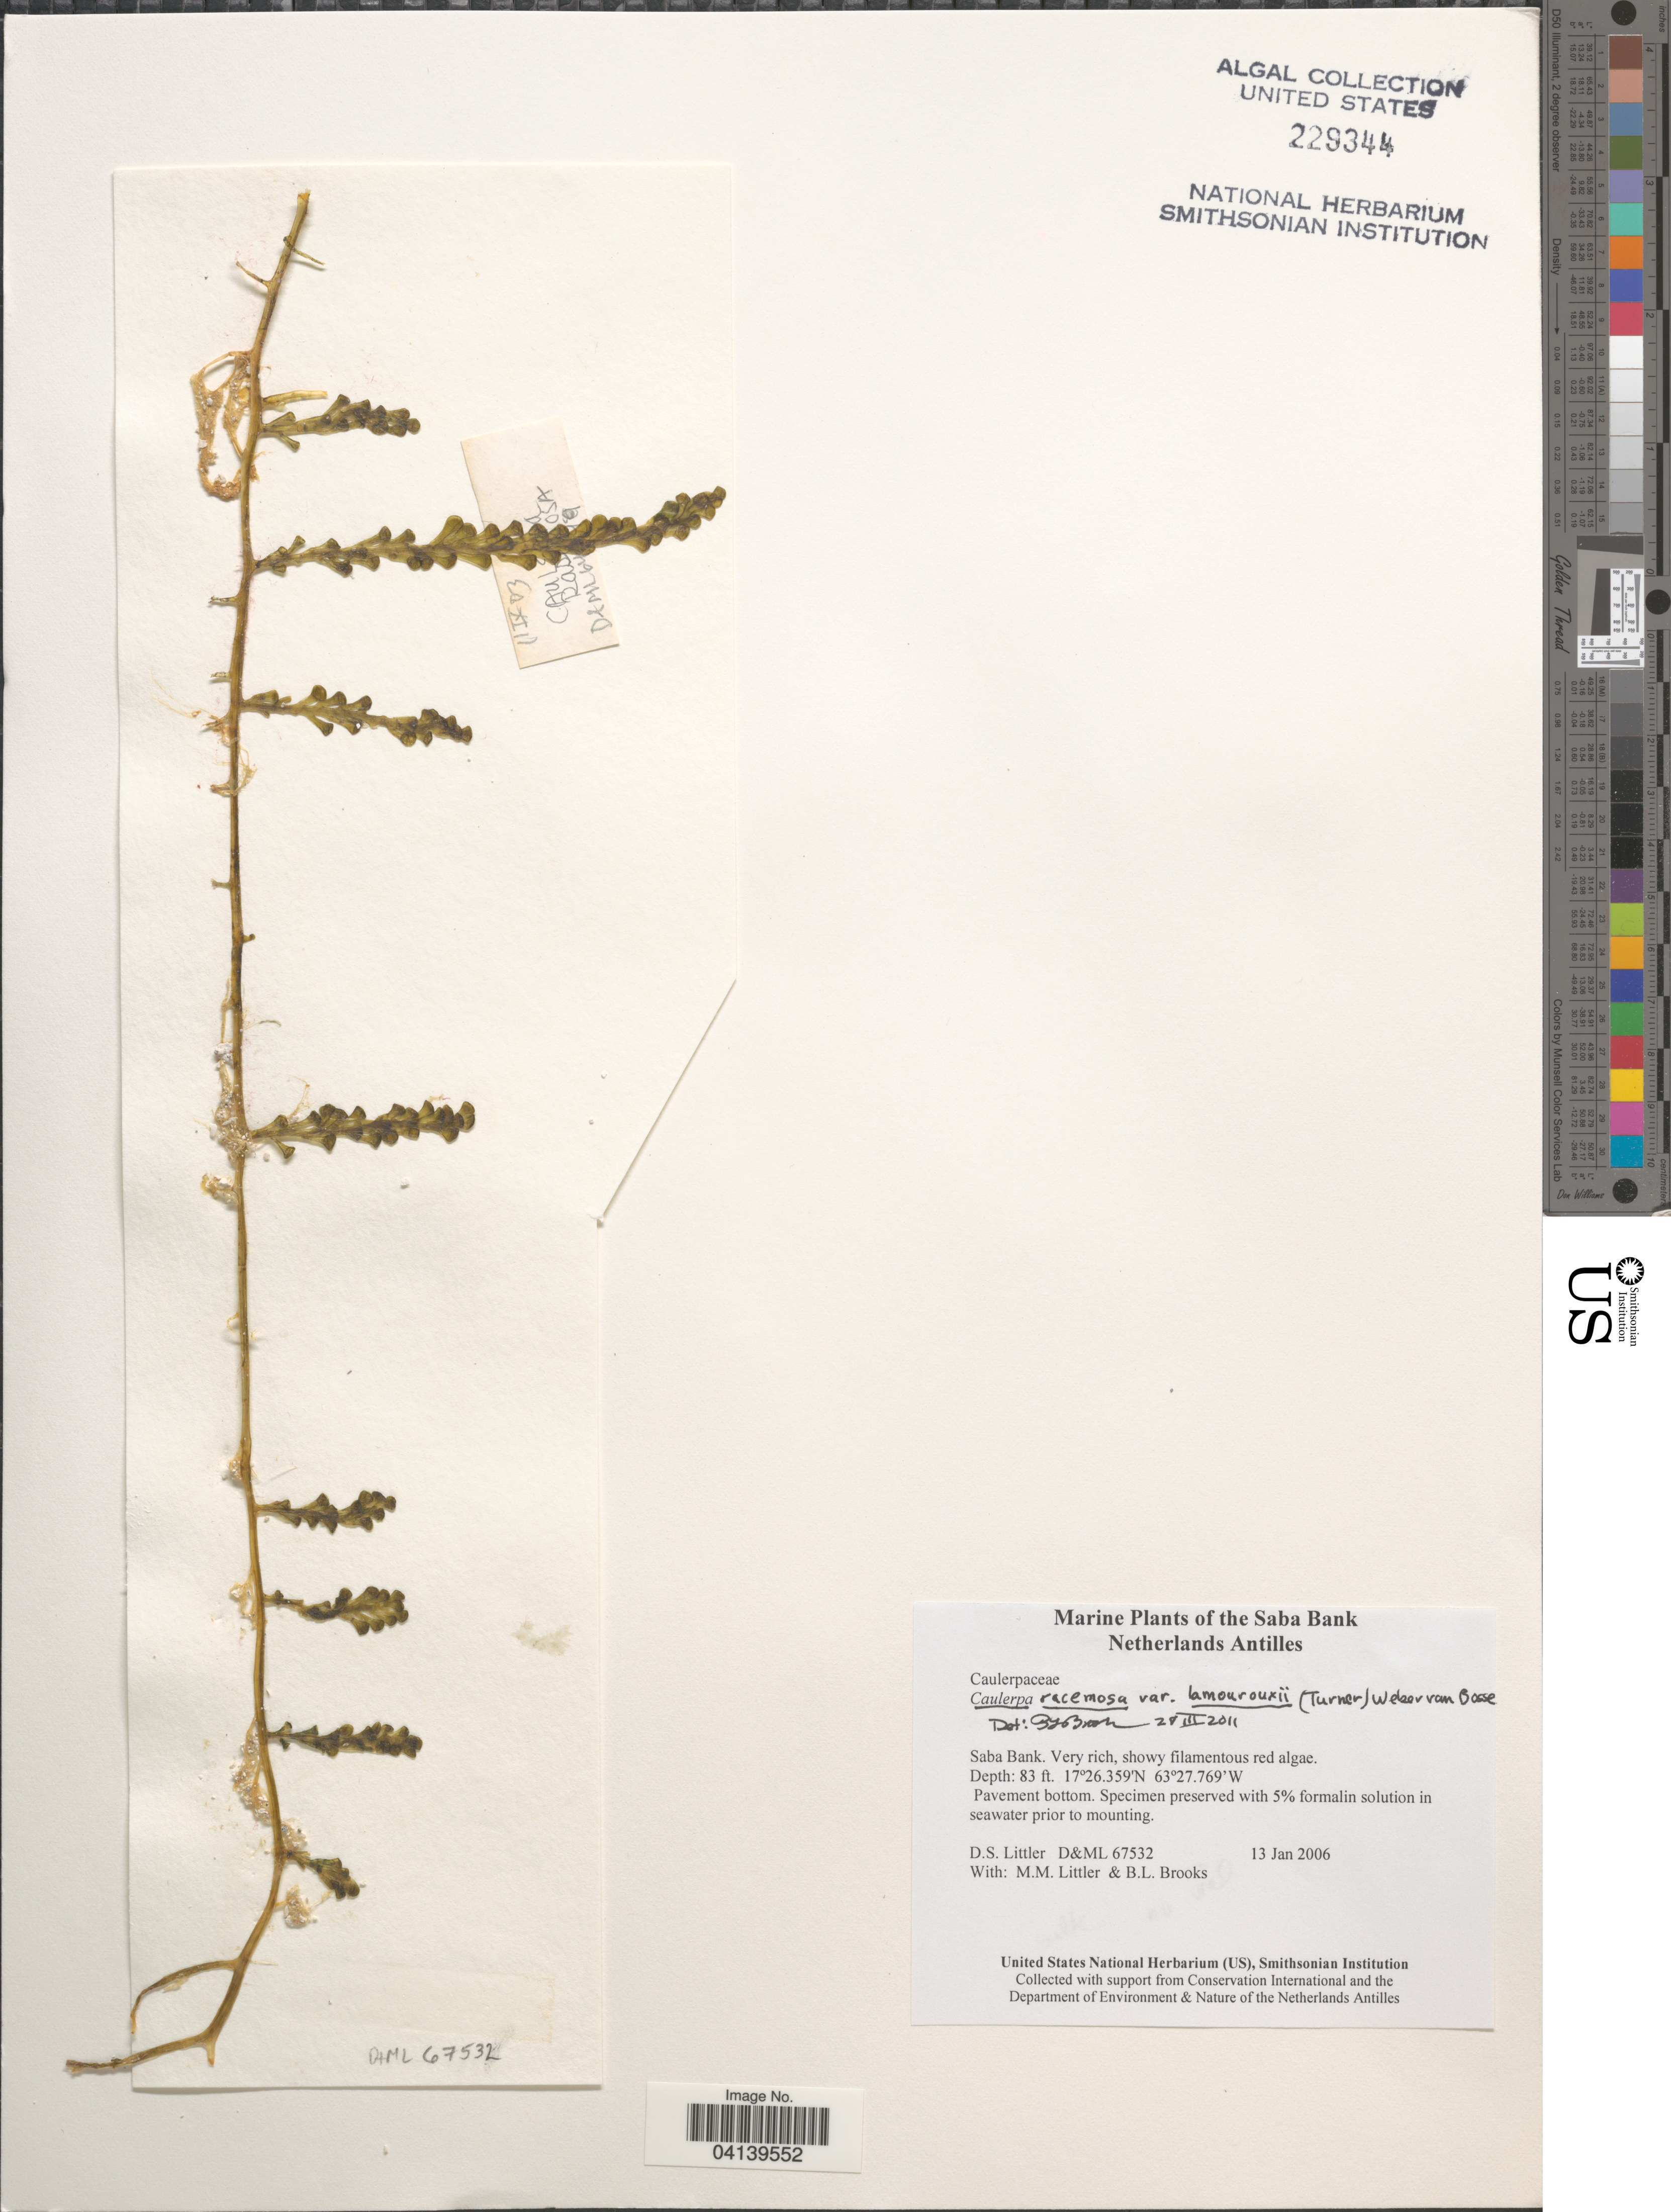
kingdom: Plantae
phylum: Chlorophyta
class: Ulvophyceae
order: Bryopsidales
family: Caulerpaceae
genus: Caulerpa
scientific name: Caulerpa racemosa var. lamourouxii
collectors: D. S. Littler & B. Brooks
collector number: D&ML67532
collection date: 2006-01-13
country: Netherlands Antilles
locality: Saba Bank.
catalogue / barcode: US 229344